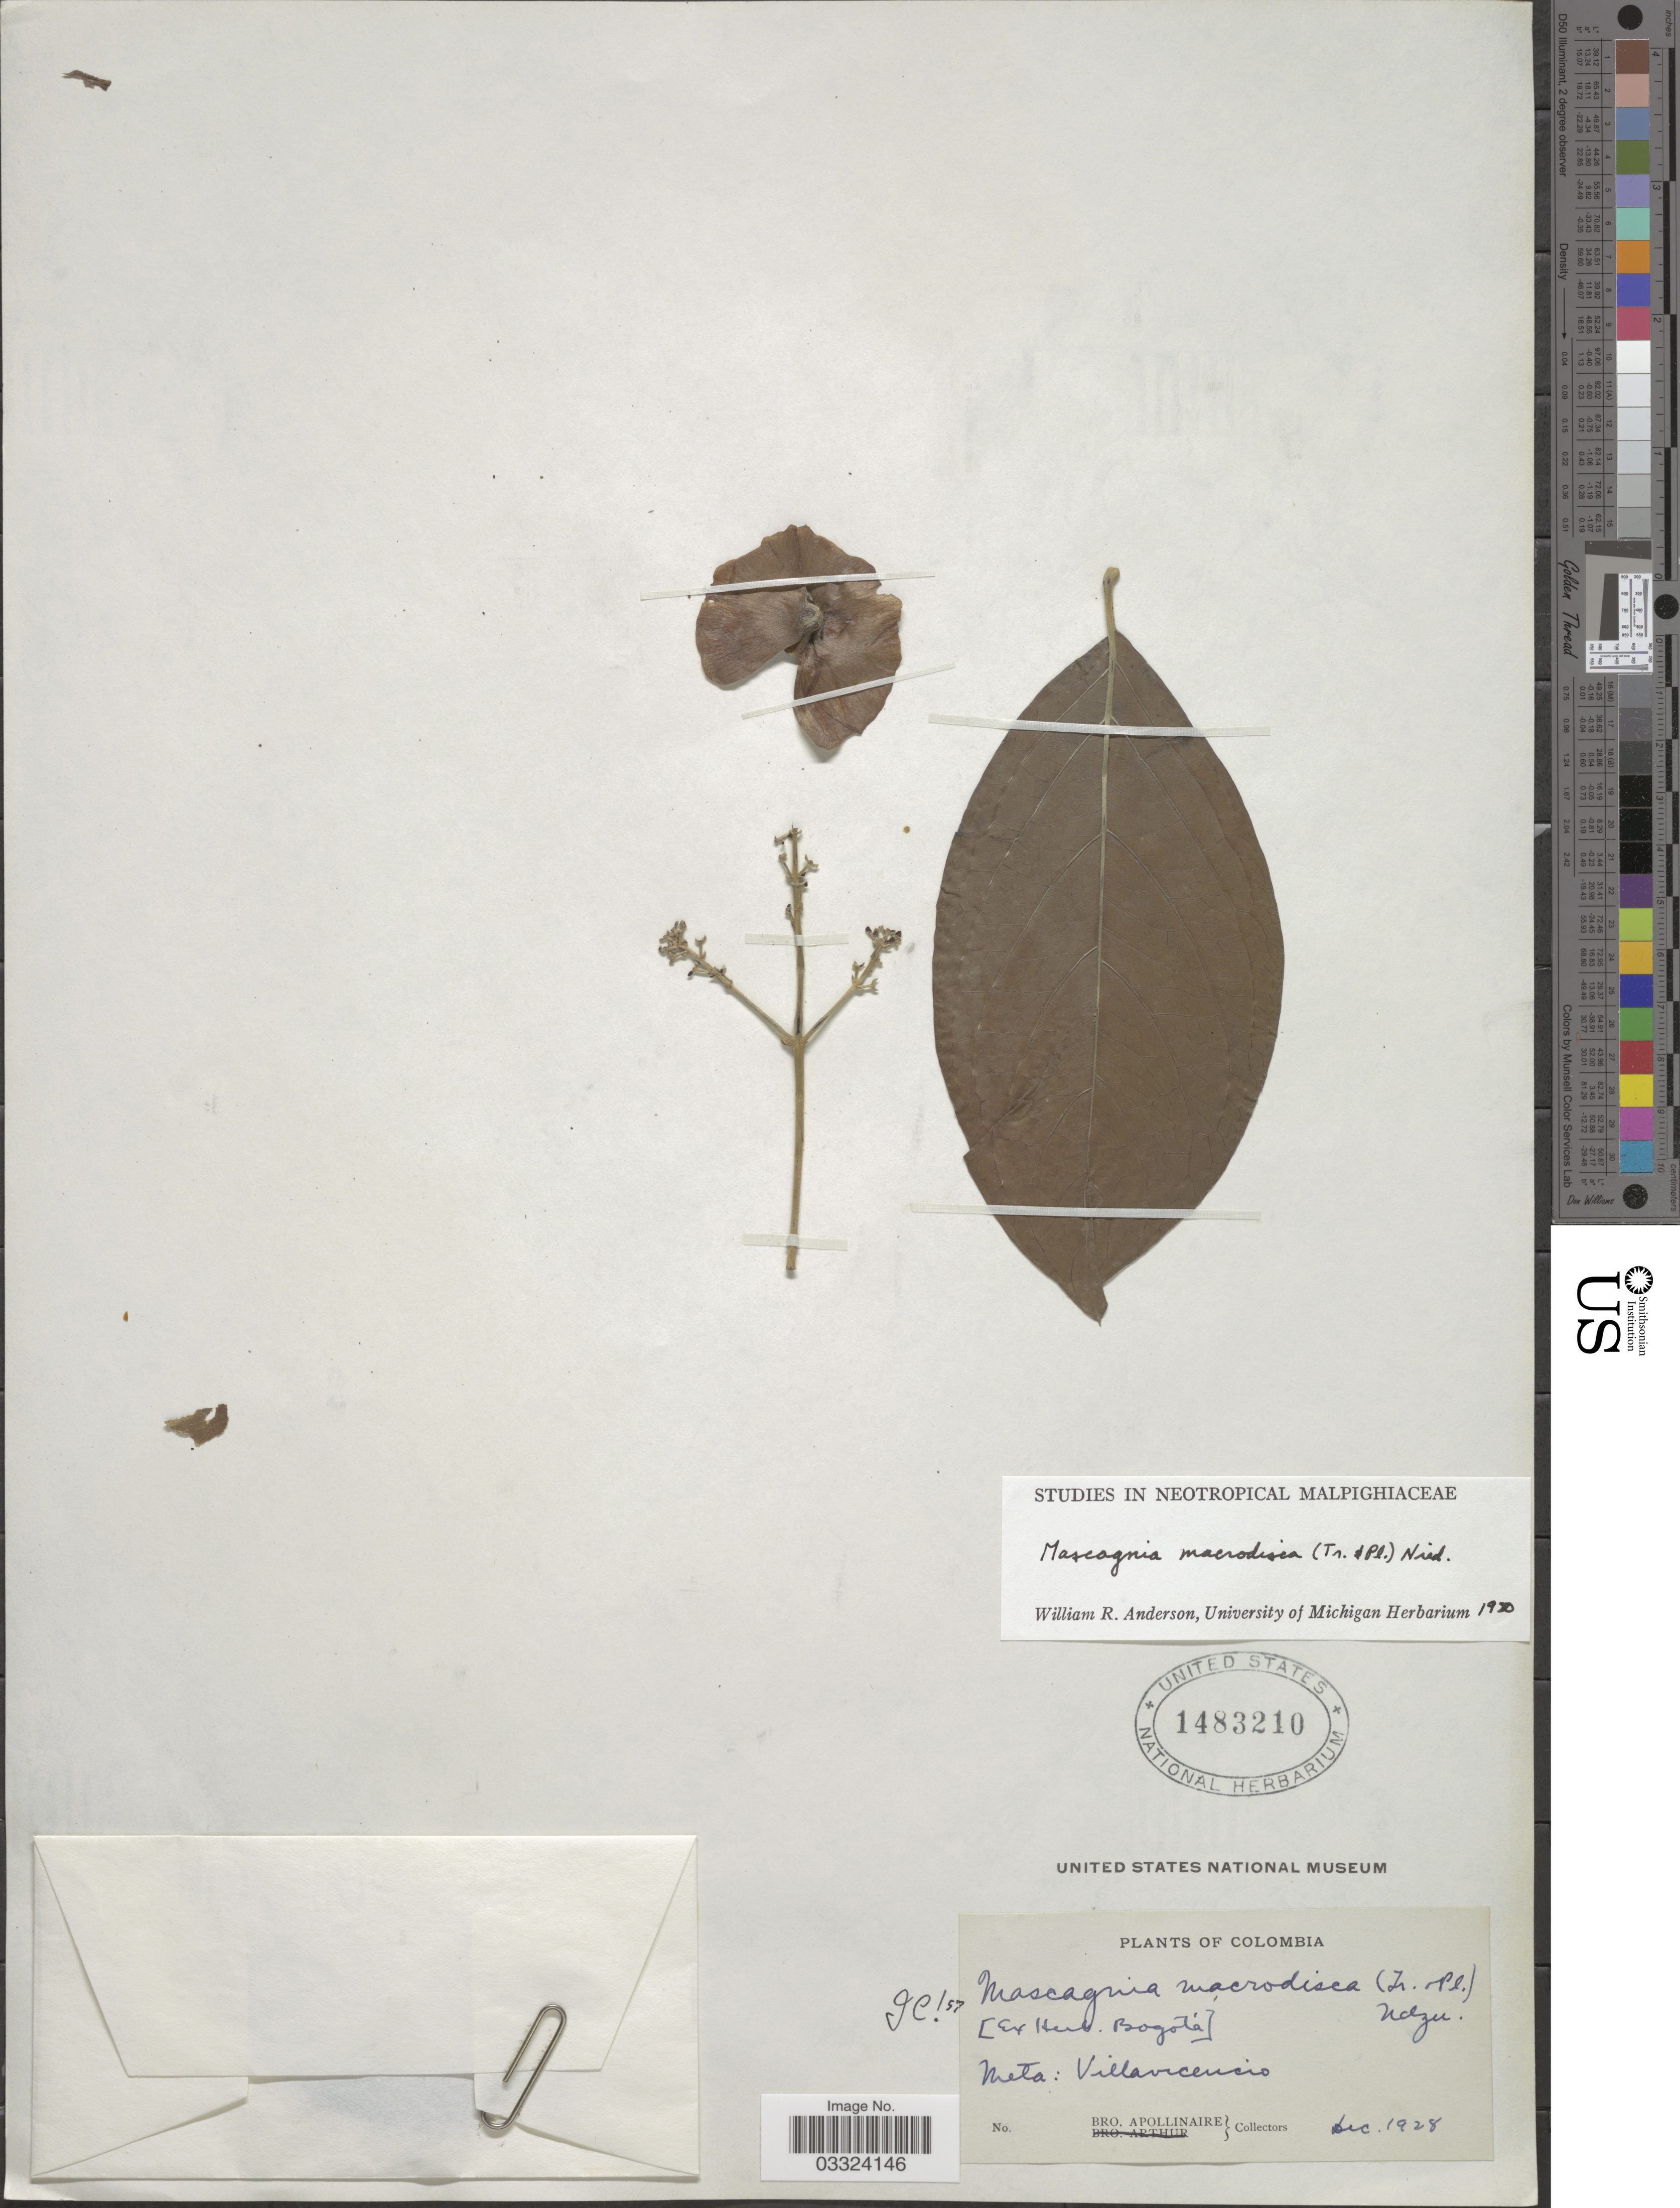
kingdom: Plantae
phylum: Tracheophyta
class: Magnoliopsida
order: Malpighiales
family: Malpighiaceae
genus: Alicia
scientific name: Alicia macrodisca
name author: (Triana & Planch.) W.R. Anderson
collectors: Bro. Apollinaire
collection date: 1928-12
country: Colombia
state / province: Meta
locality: Villavicencio.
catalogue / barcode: US 1483210